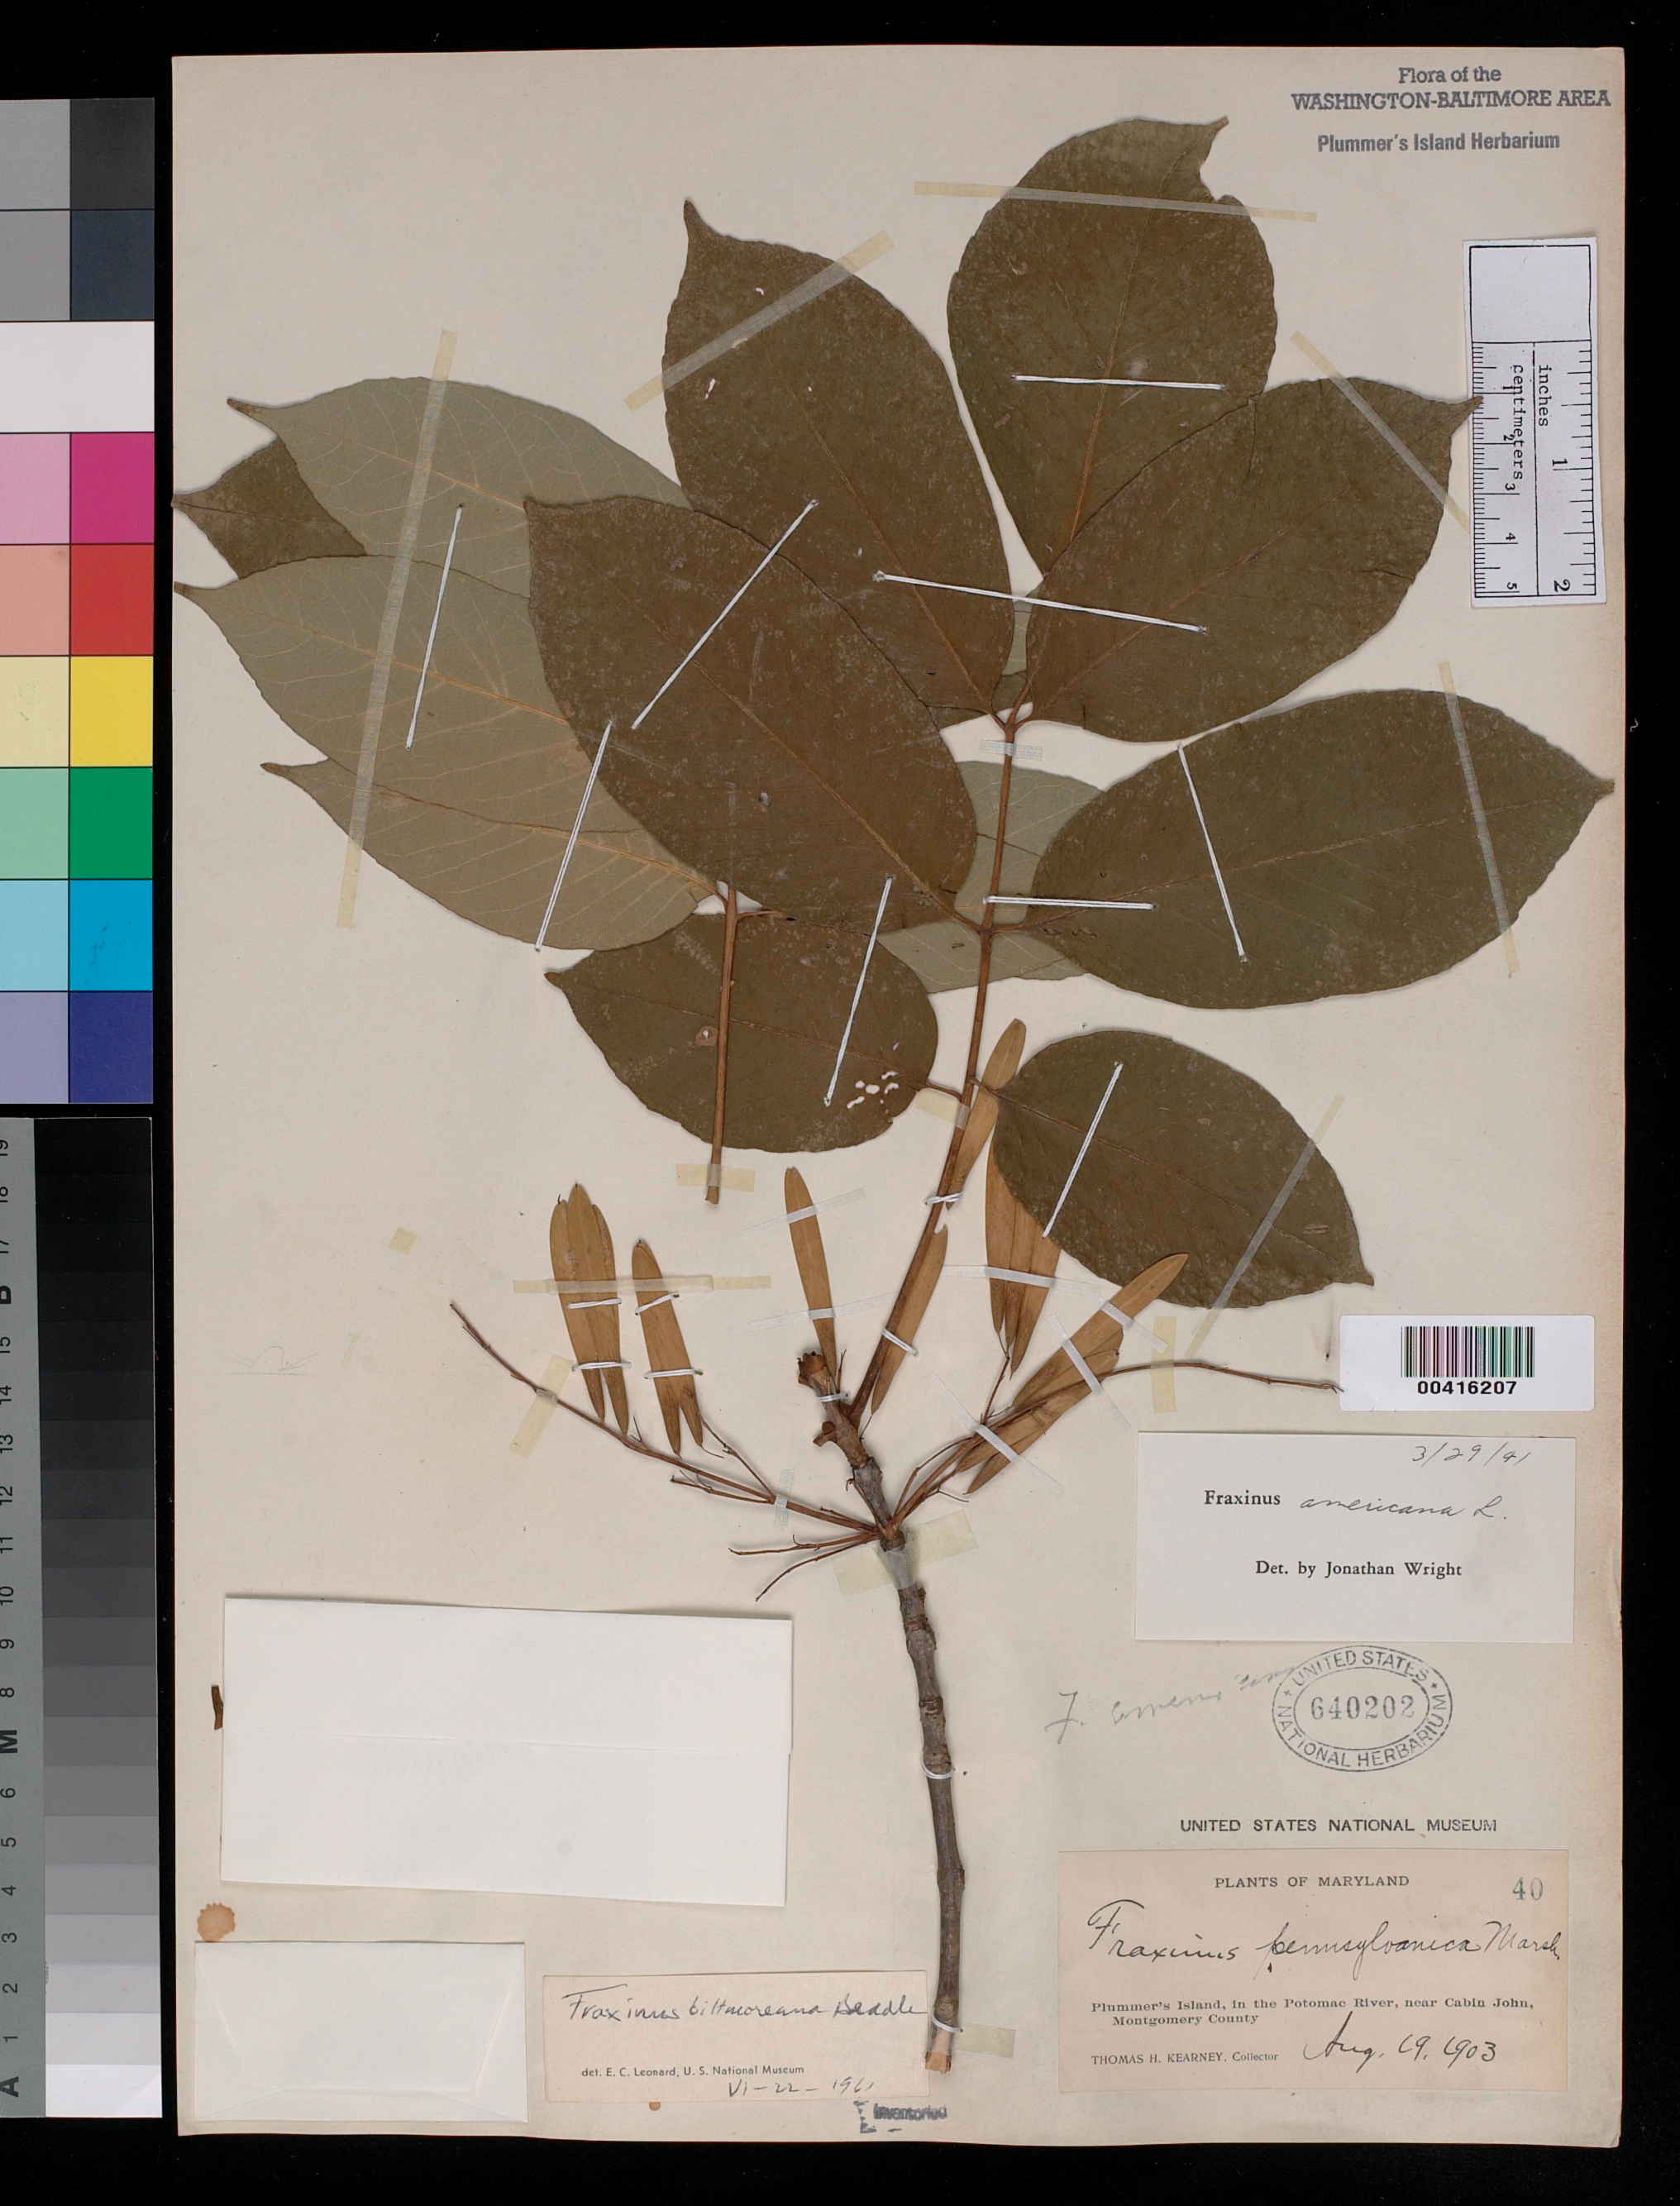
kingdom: Plantae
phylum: Tracheophyta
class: Magnoliopsida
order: Lamiales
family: Oleaceae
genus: Fraxinus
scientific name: Fraxinus americana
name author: L.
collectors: T. H. Kearney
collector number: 40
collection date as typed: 19 Aug 1903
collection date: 1903-08-19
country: United States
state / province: Maryland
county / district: Montgomery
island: Plummers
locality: Plummer's Island C. & O. Canal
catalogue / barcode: US 640202